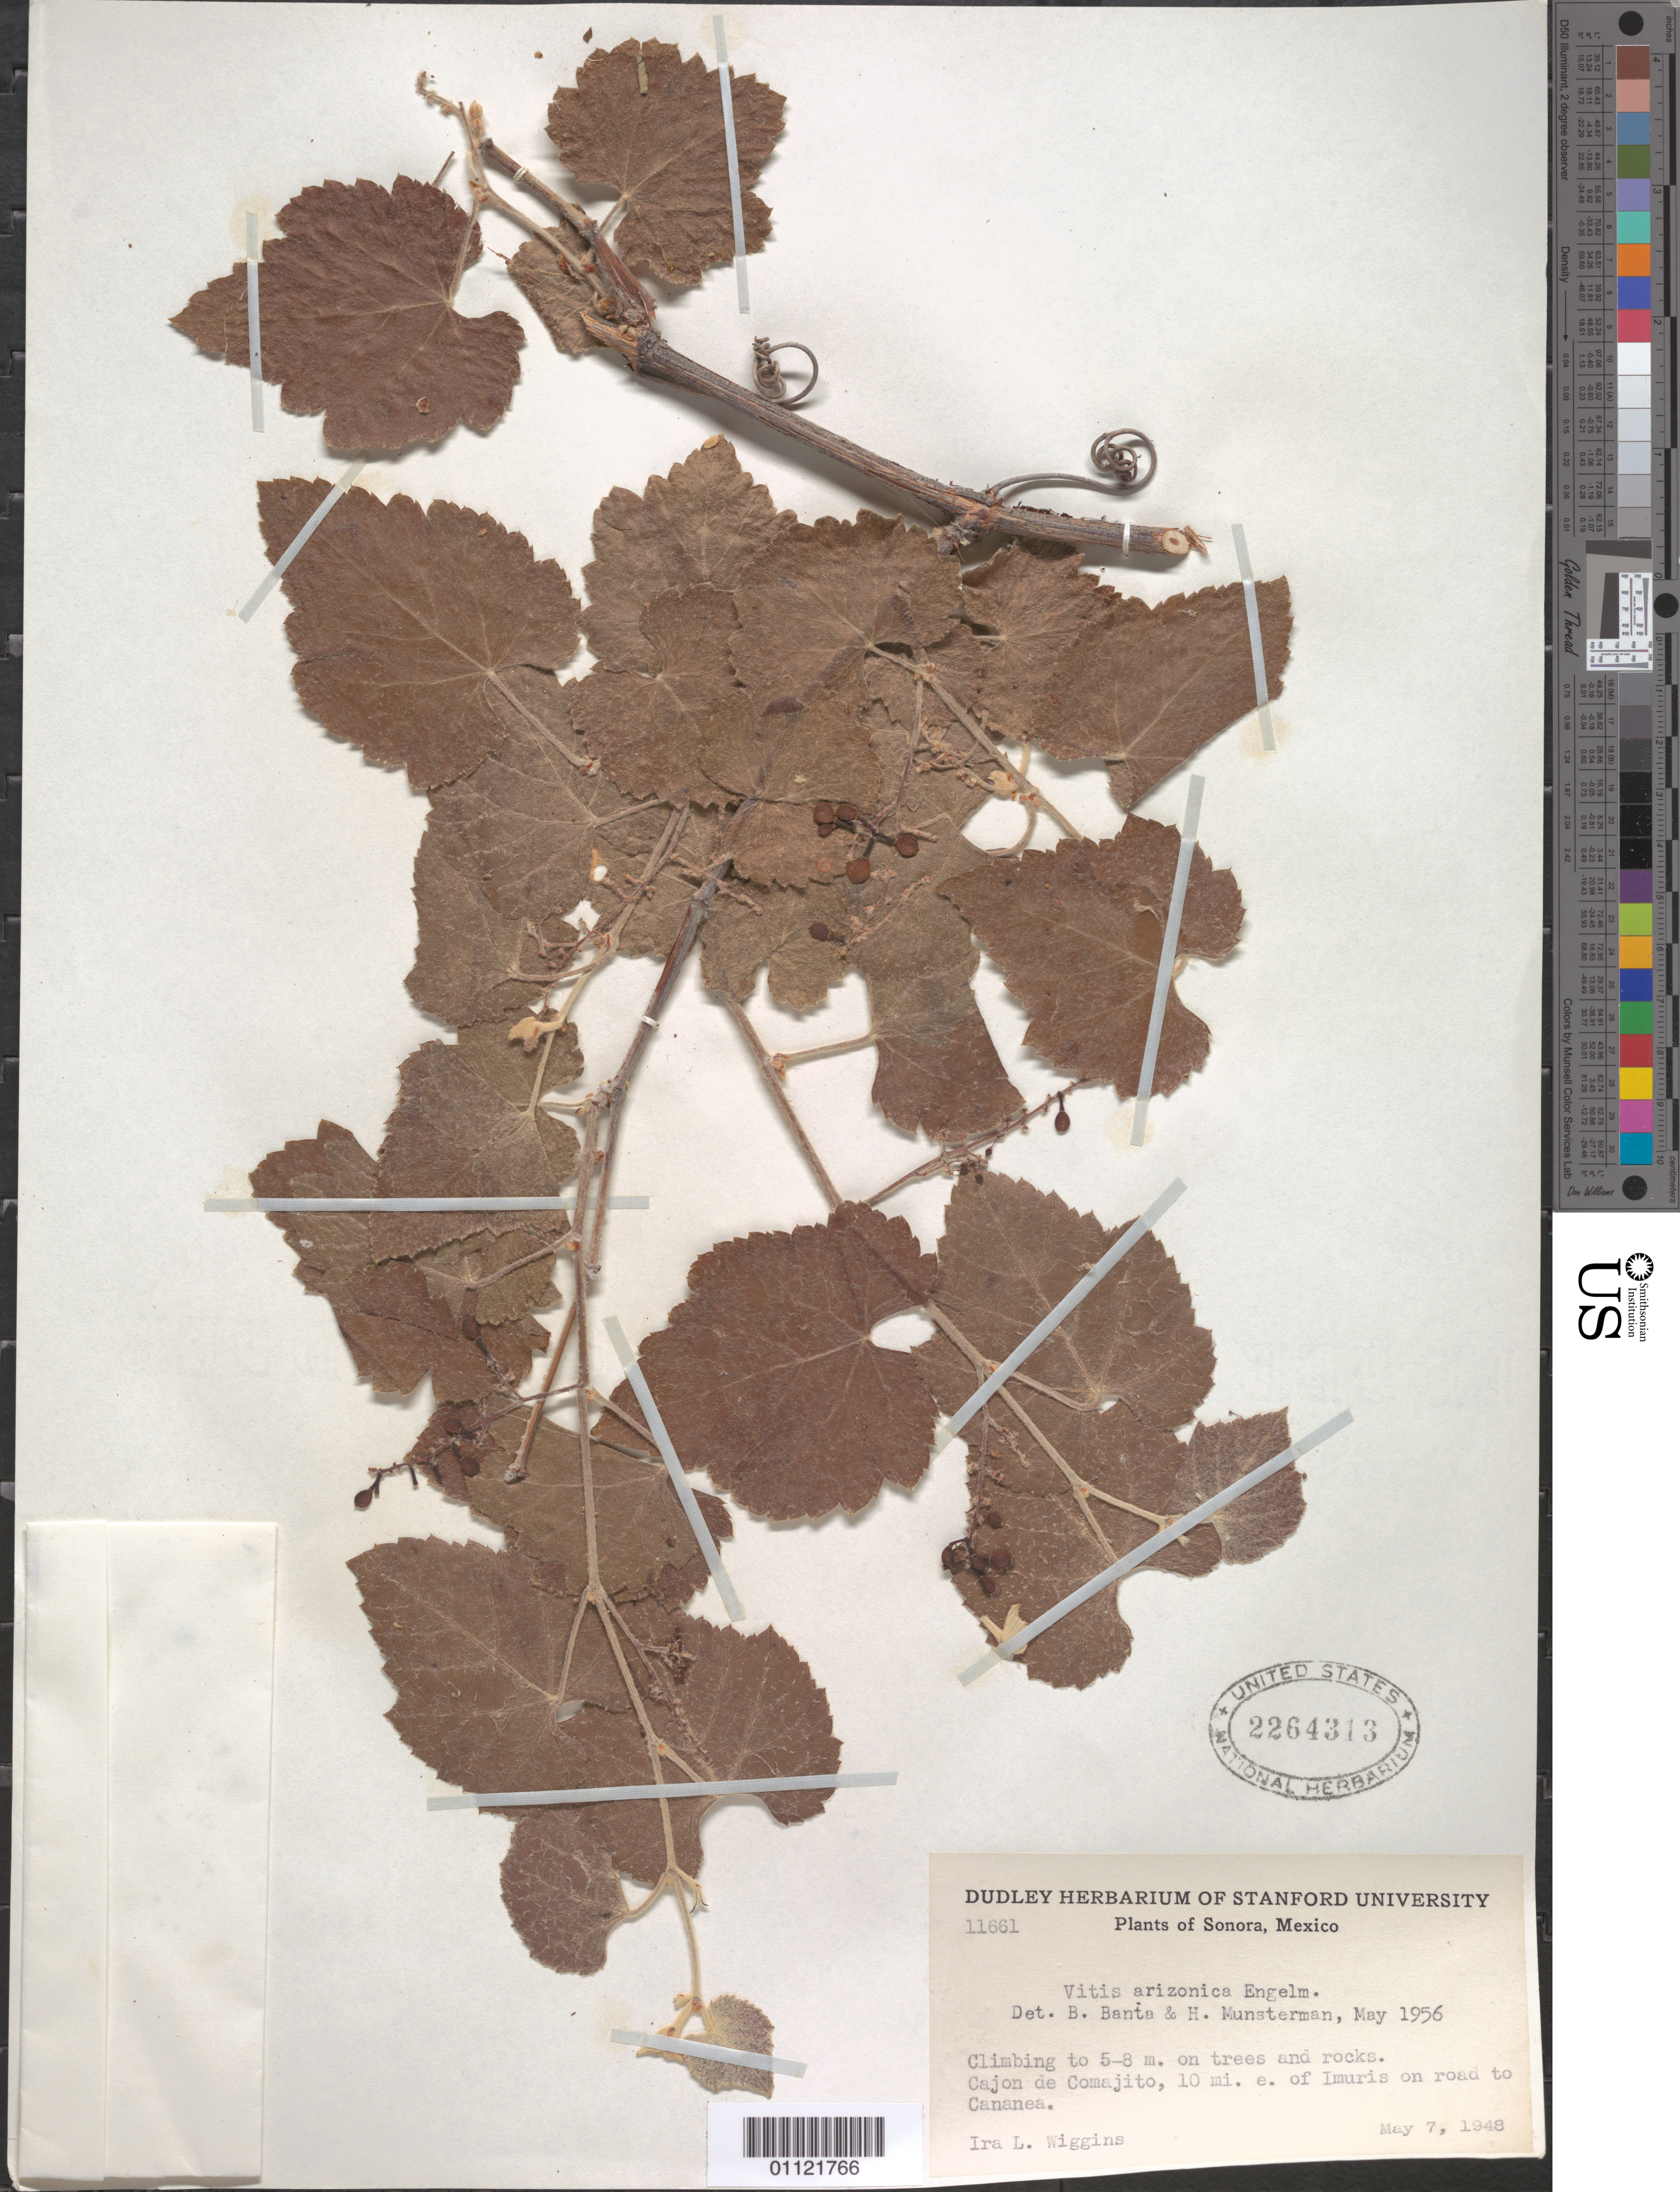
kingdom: Plantae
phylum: Tracheophyta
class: Magnoliopsida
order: Vitales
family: Vitaceae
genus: Vitis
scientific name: Vitis arizonica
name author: Engelm.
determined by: Banta, B.; Munsterman, H.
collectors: I. L. Wiggins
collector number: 11661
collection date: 1948-05-07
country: Mexico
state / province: Sonora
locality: Cajon de Comajito, 10 mi. e. of Imuris on road to Cananea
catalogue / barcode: US 2264313